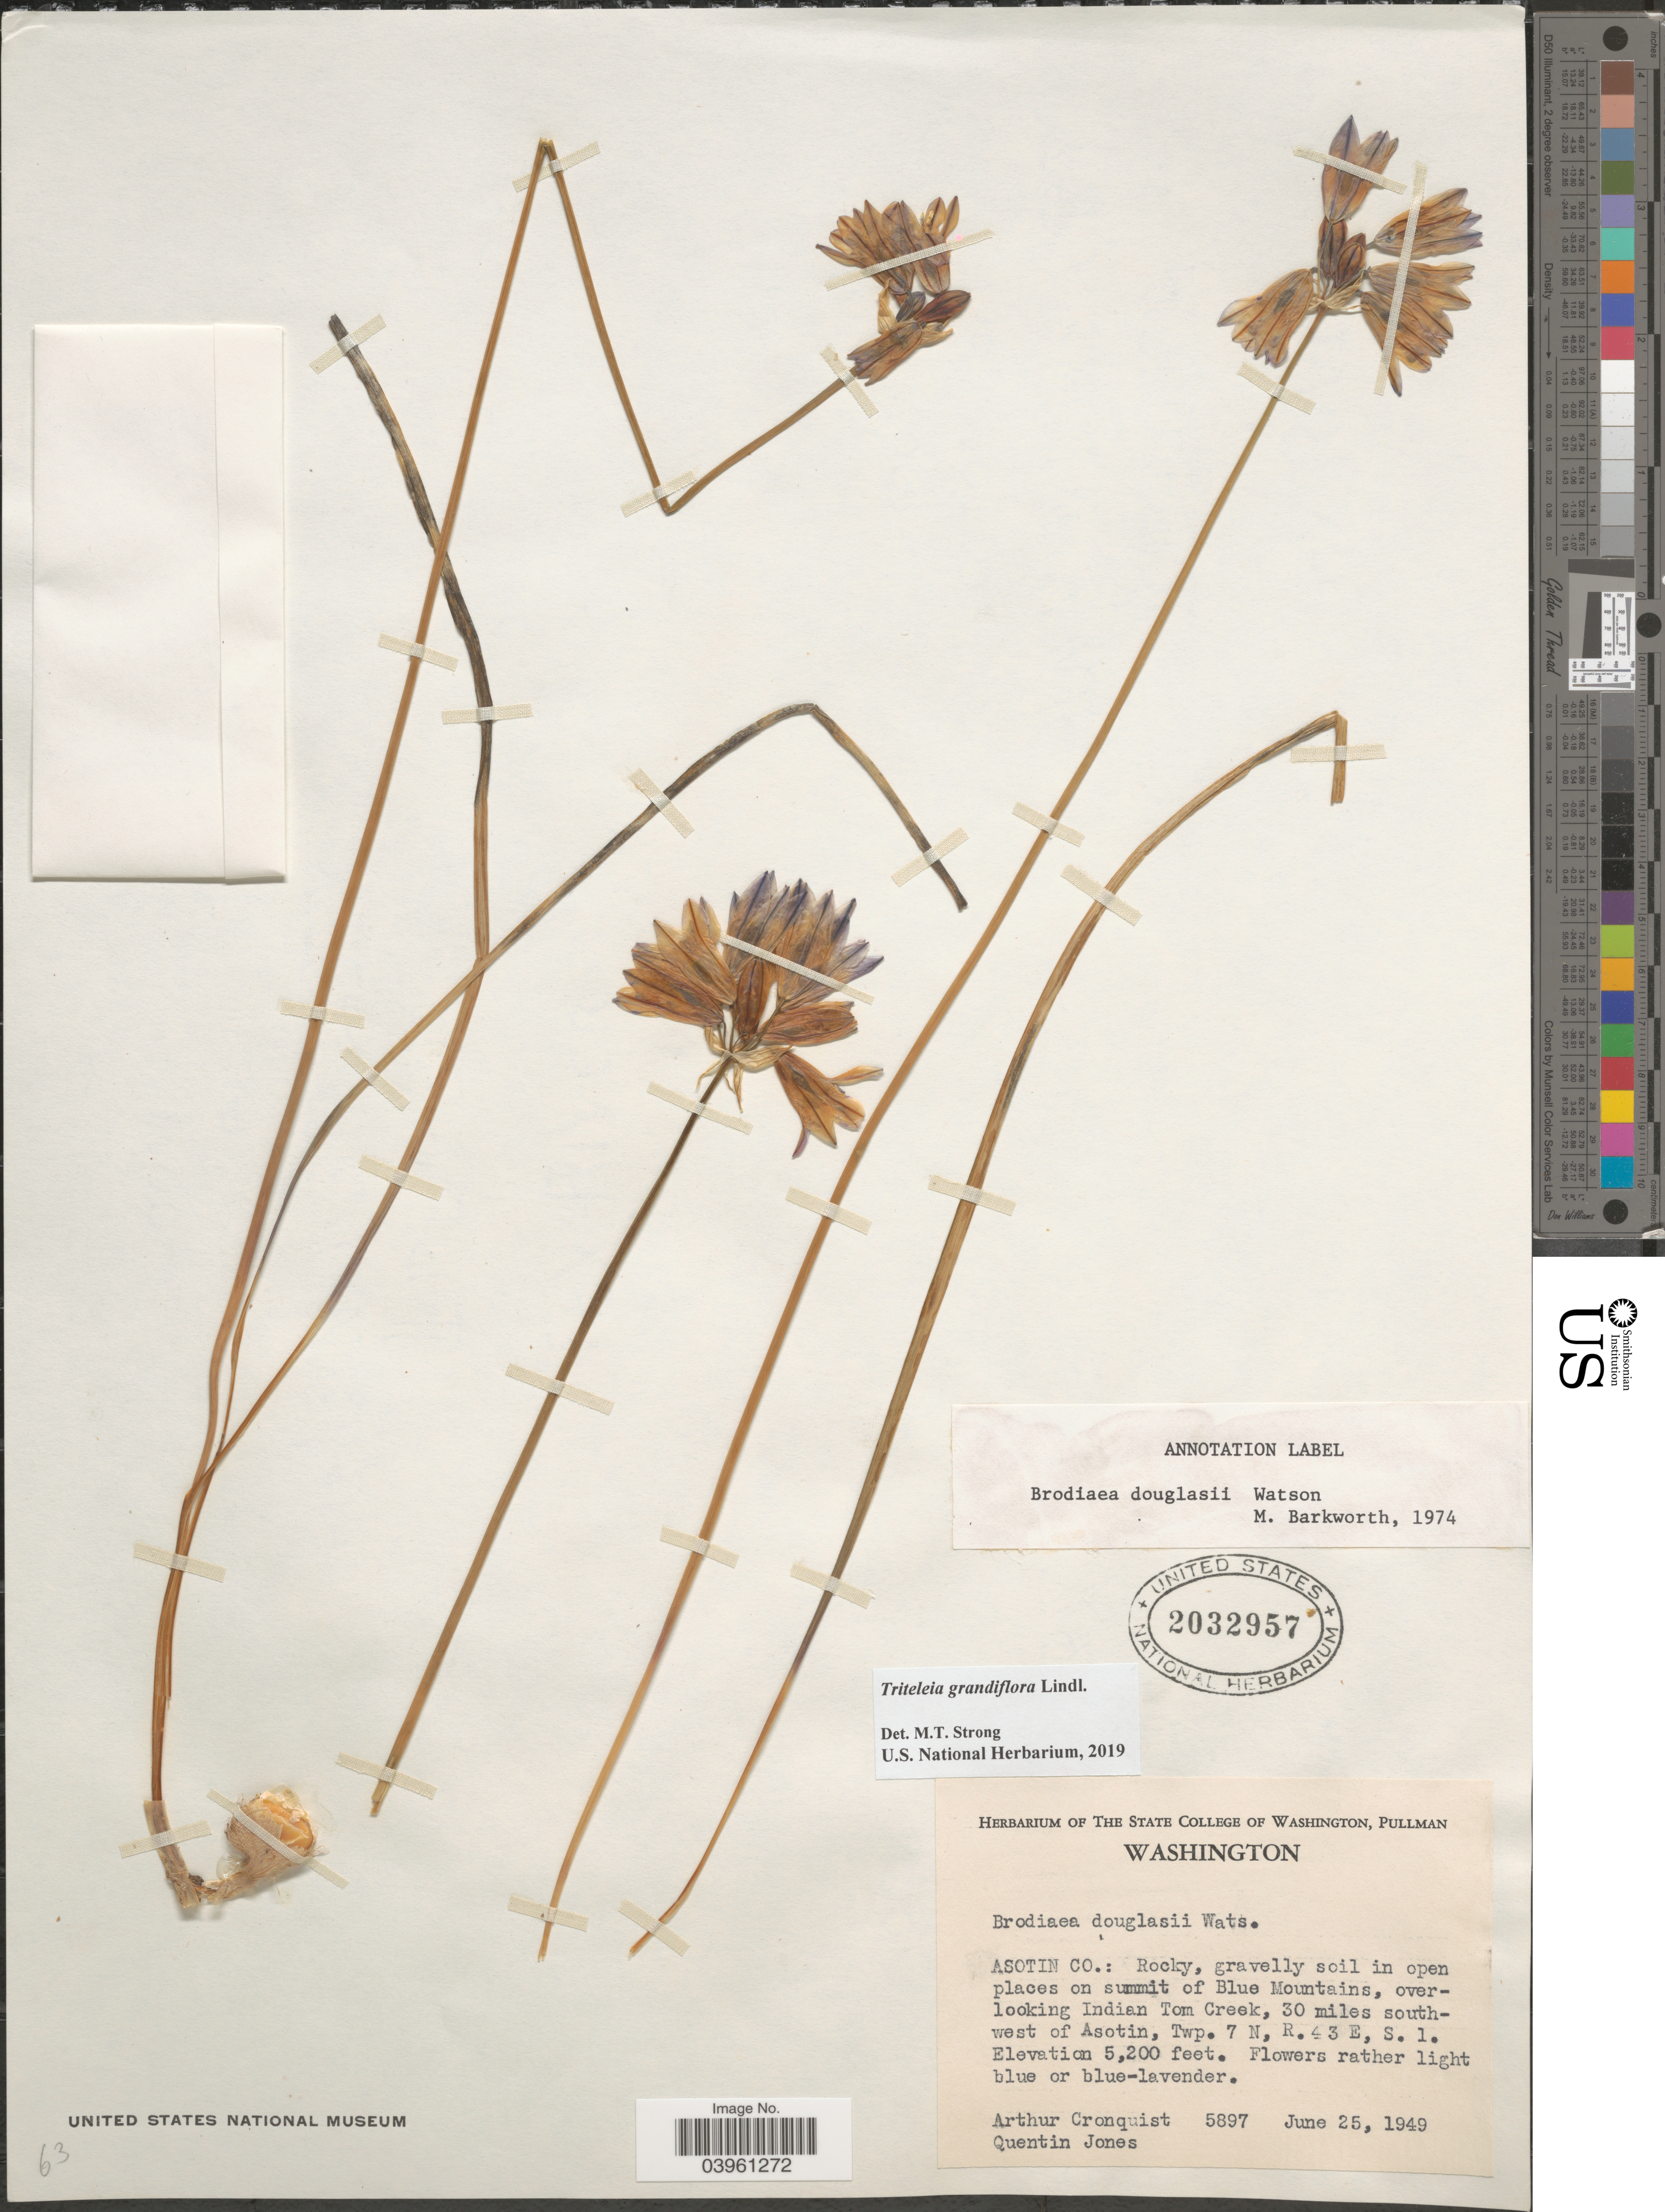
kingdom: Plantae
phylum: Tracheophyta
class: Liliopsida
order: Asparagales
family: Asparagaceae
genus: Triteleia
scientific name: Triteleia grandiflora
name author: Lindl.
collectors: A. J. Cronquist & Q. Jones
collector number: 5897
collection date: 1949-06-25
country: United States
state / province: Washington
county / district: Asotin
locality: Asotin Co.: on summit of Blue Mountains, overlooking Indian Tom Creek, 30 miles southwest of Asotin, Twp. 7 N, R 43 E, S. 1.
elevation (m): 1585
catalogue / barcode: US 2032957